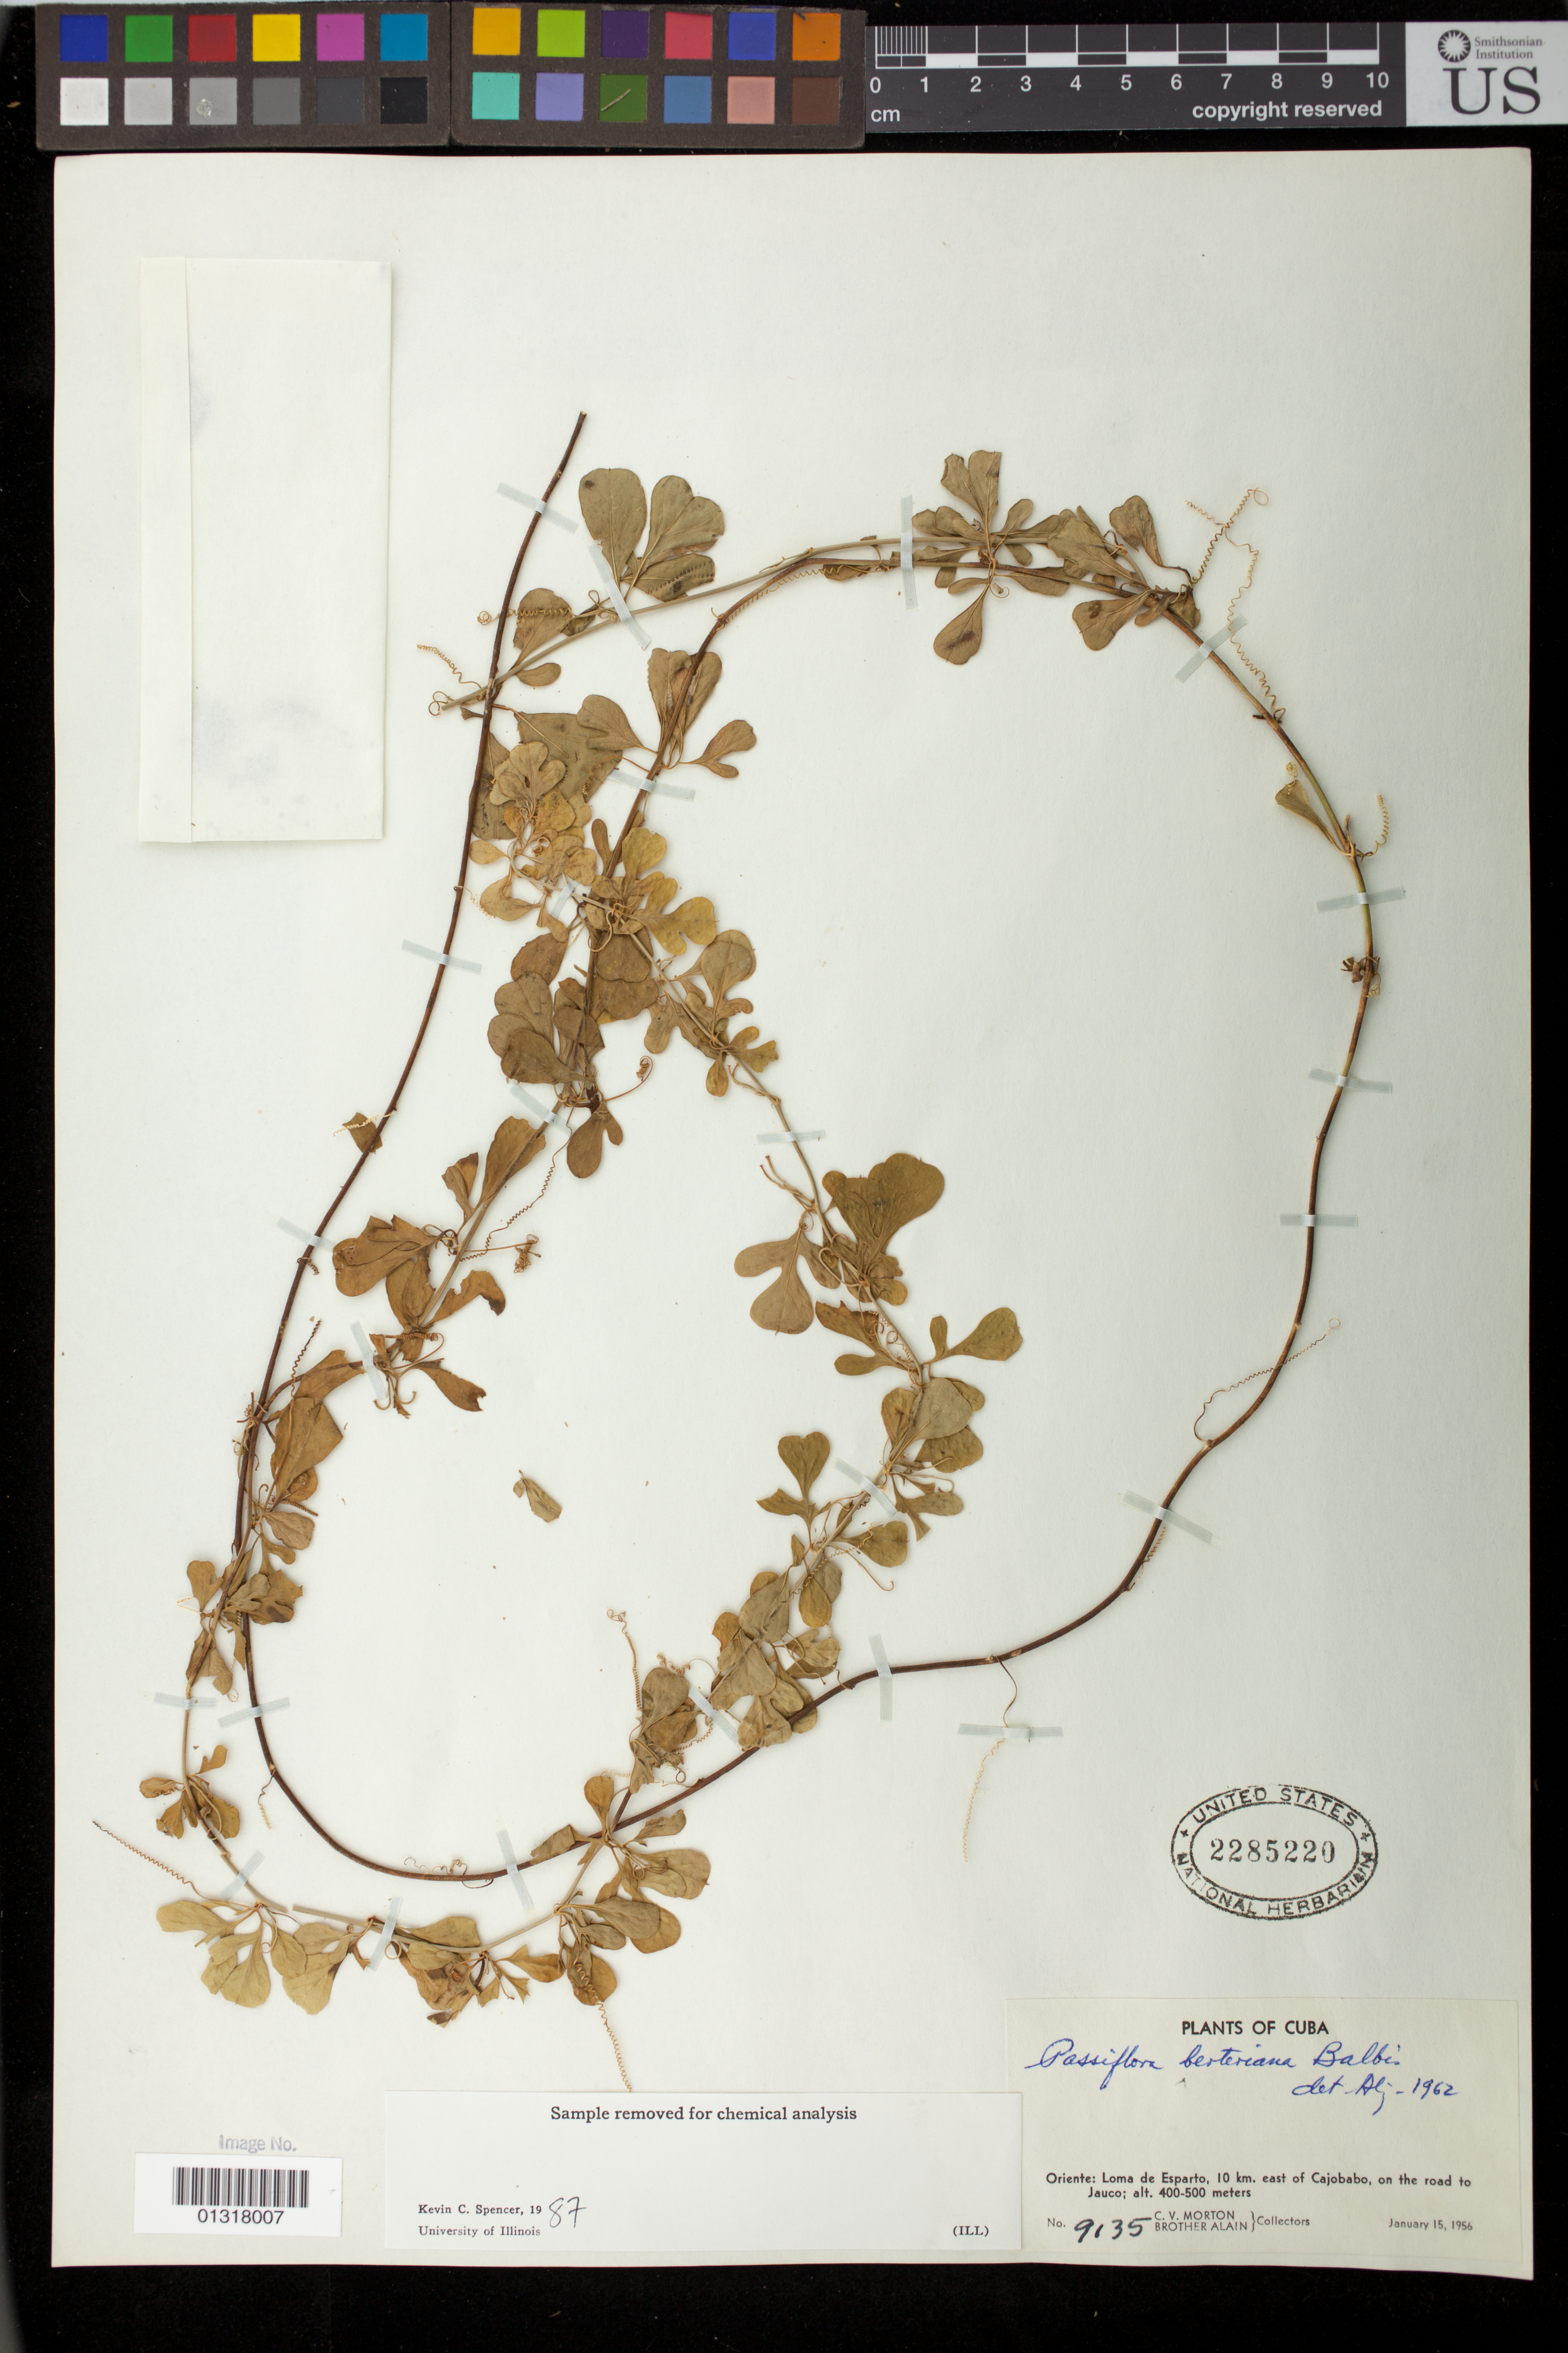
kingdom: Plantae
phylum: Tracheophyta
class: Magnoliopsida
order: Malpighiales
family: Passifloraceae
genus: Passiflora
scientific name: Passiflora berteroana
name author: Balb. in DC.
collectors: C. V. Morton & A. H. Liogier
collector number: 9135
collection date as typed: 15 Jan 1956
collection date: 1956-01-15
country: Cuba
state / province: Oriente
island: Cuba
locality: Loma de Esparto, 10km, east of Cajobabo, on the road to Jauco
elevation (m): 400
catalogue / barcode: US 2285220